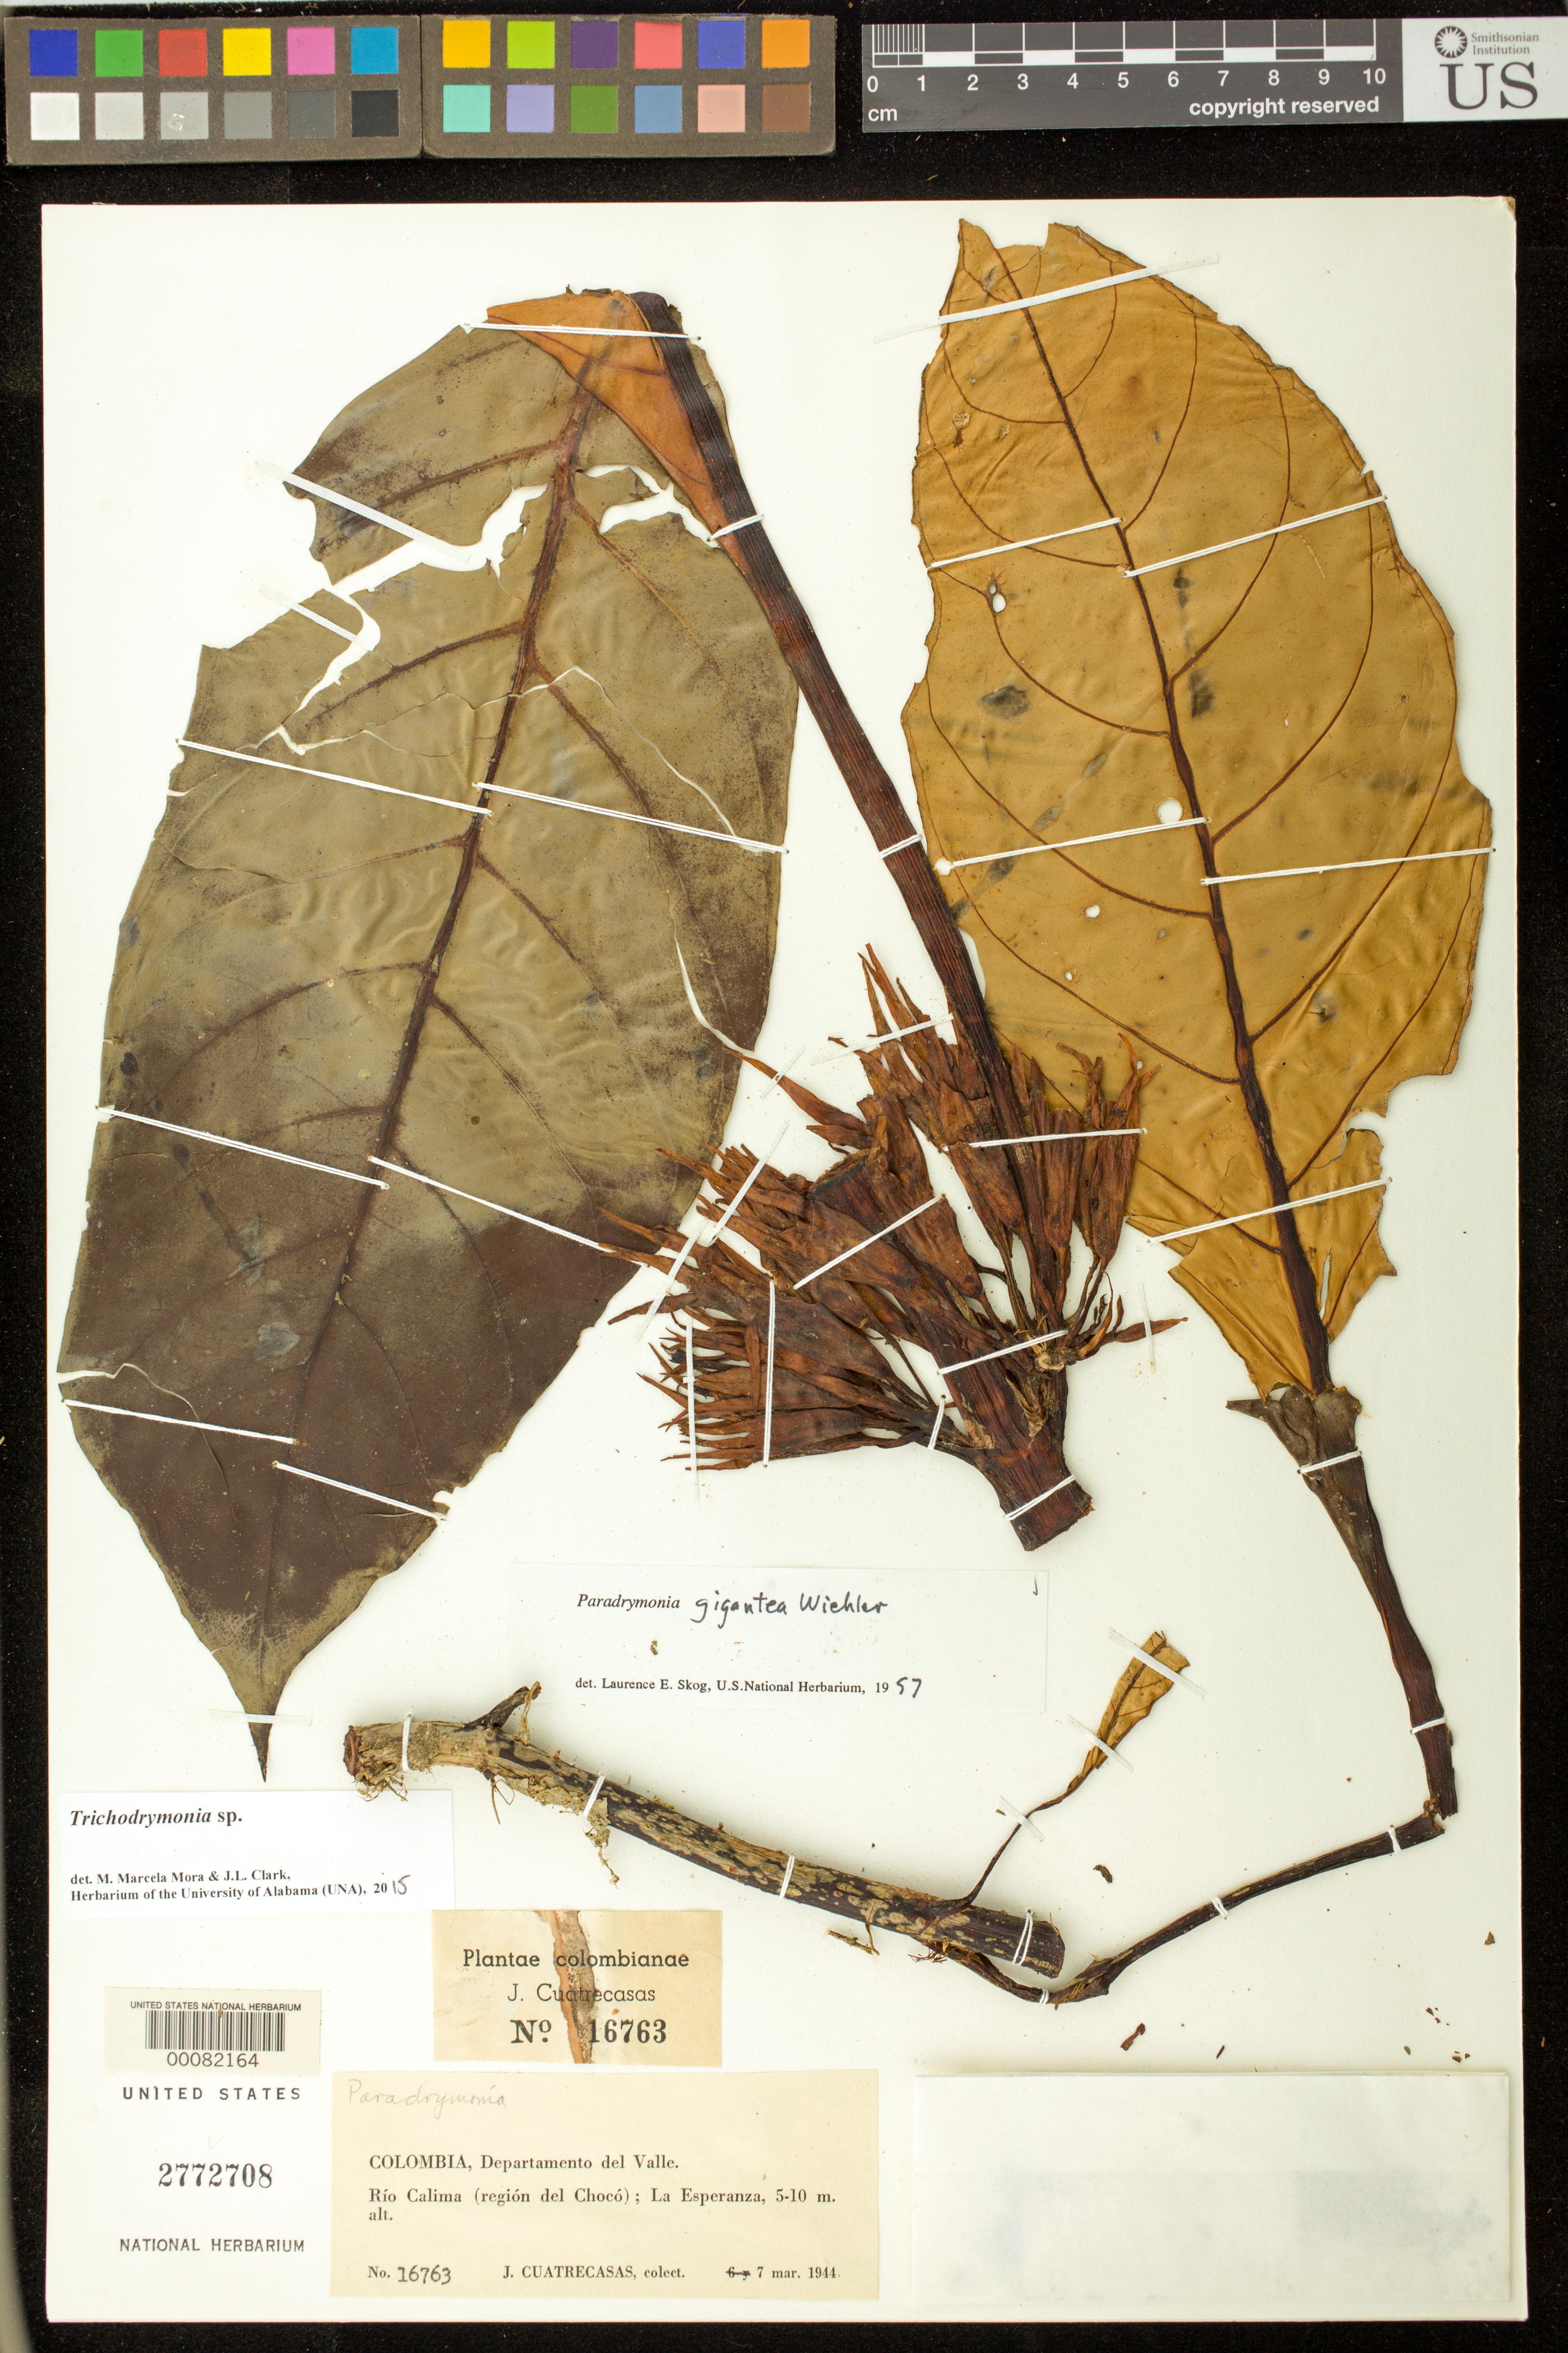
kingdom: Plantae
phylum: Tracheophyta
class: Magnoliopsida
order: Lamiales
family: Gesneriaceae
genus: Trichodrymonia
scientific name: Trichodrymonia sp.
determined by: Mora, M. M.; Clark, J. L.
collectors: J. Cuatrecasas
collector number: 16763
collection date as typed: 07 Mar 1944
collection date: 1944-03-07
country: Colombia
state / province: Valle del Cauca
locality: Río Calima (región del Chocó); La Esperanza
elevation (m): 5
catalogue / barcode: US 2772708